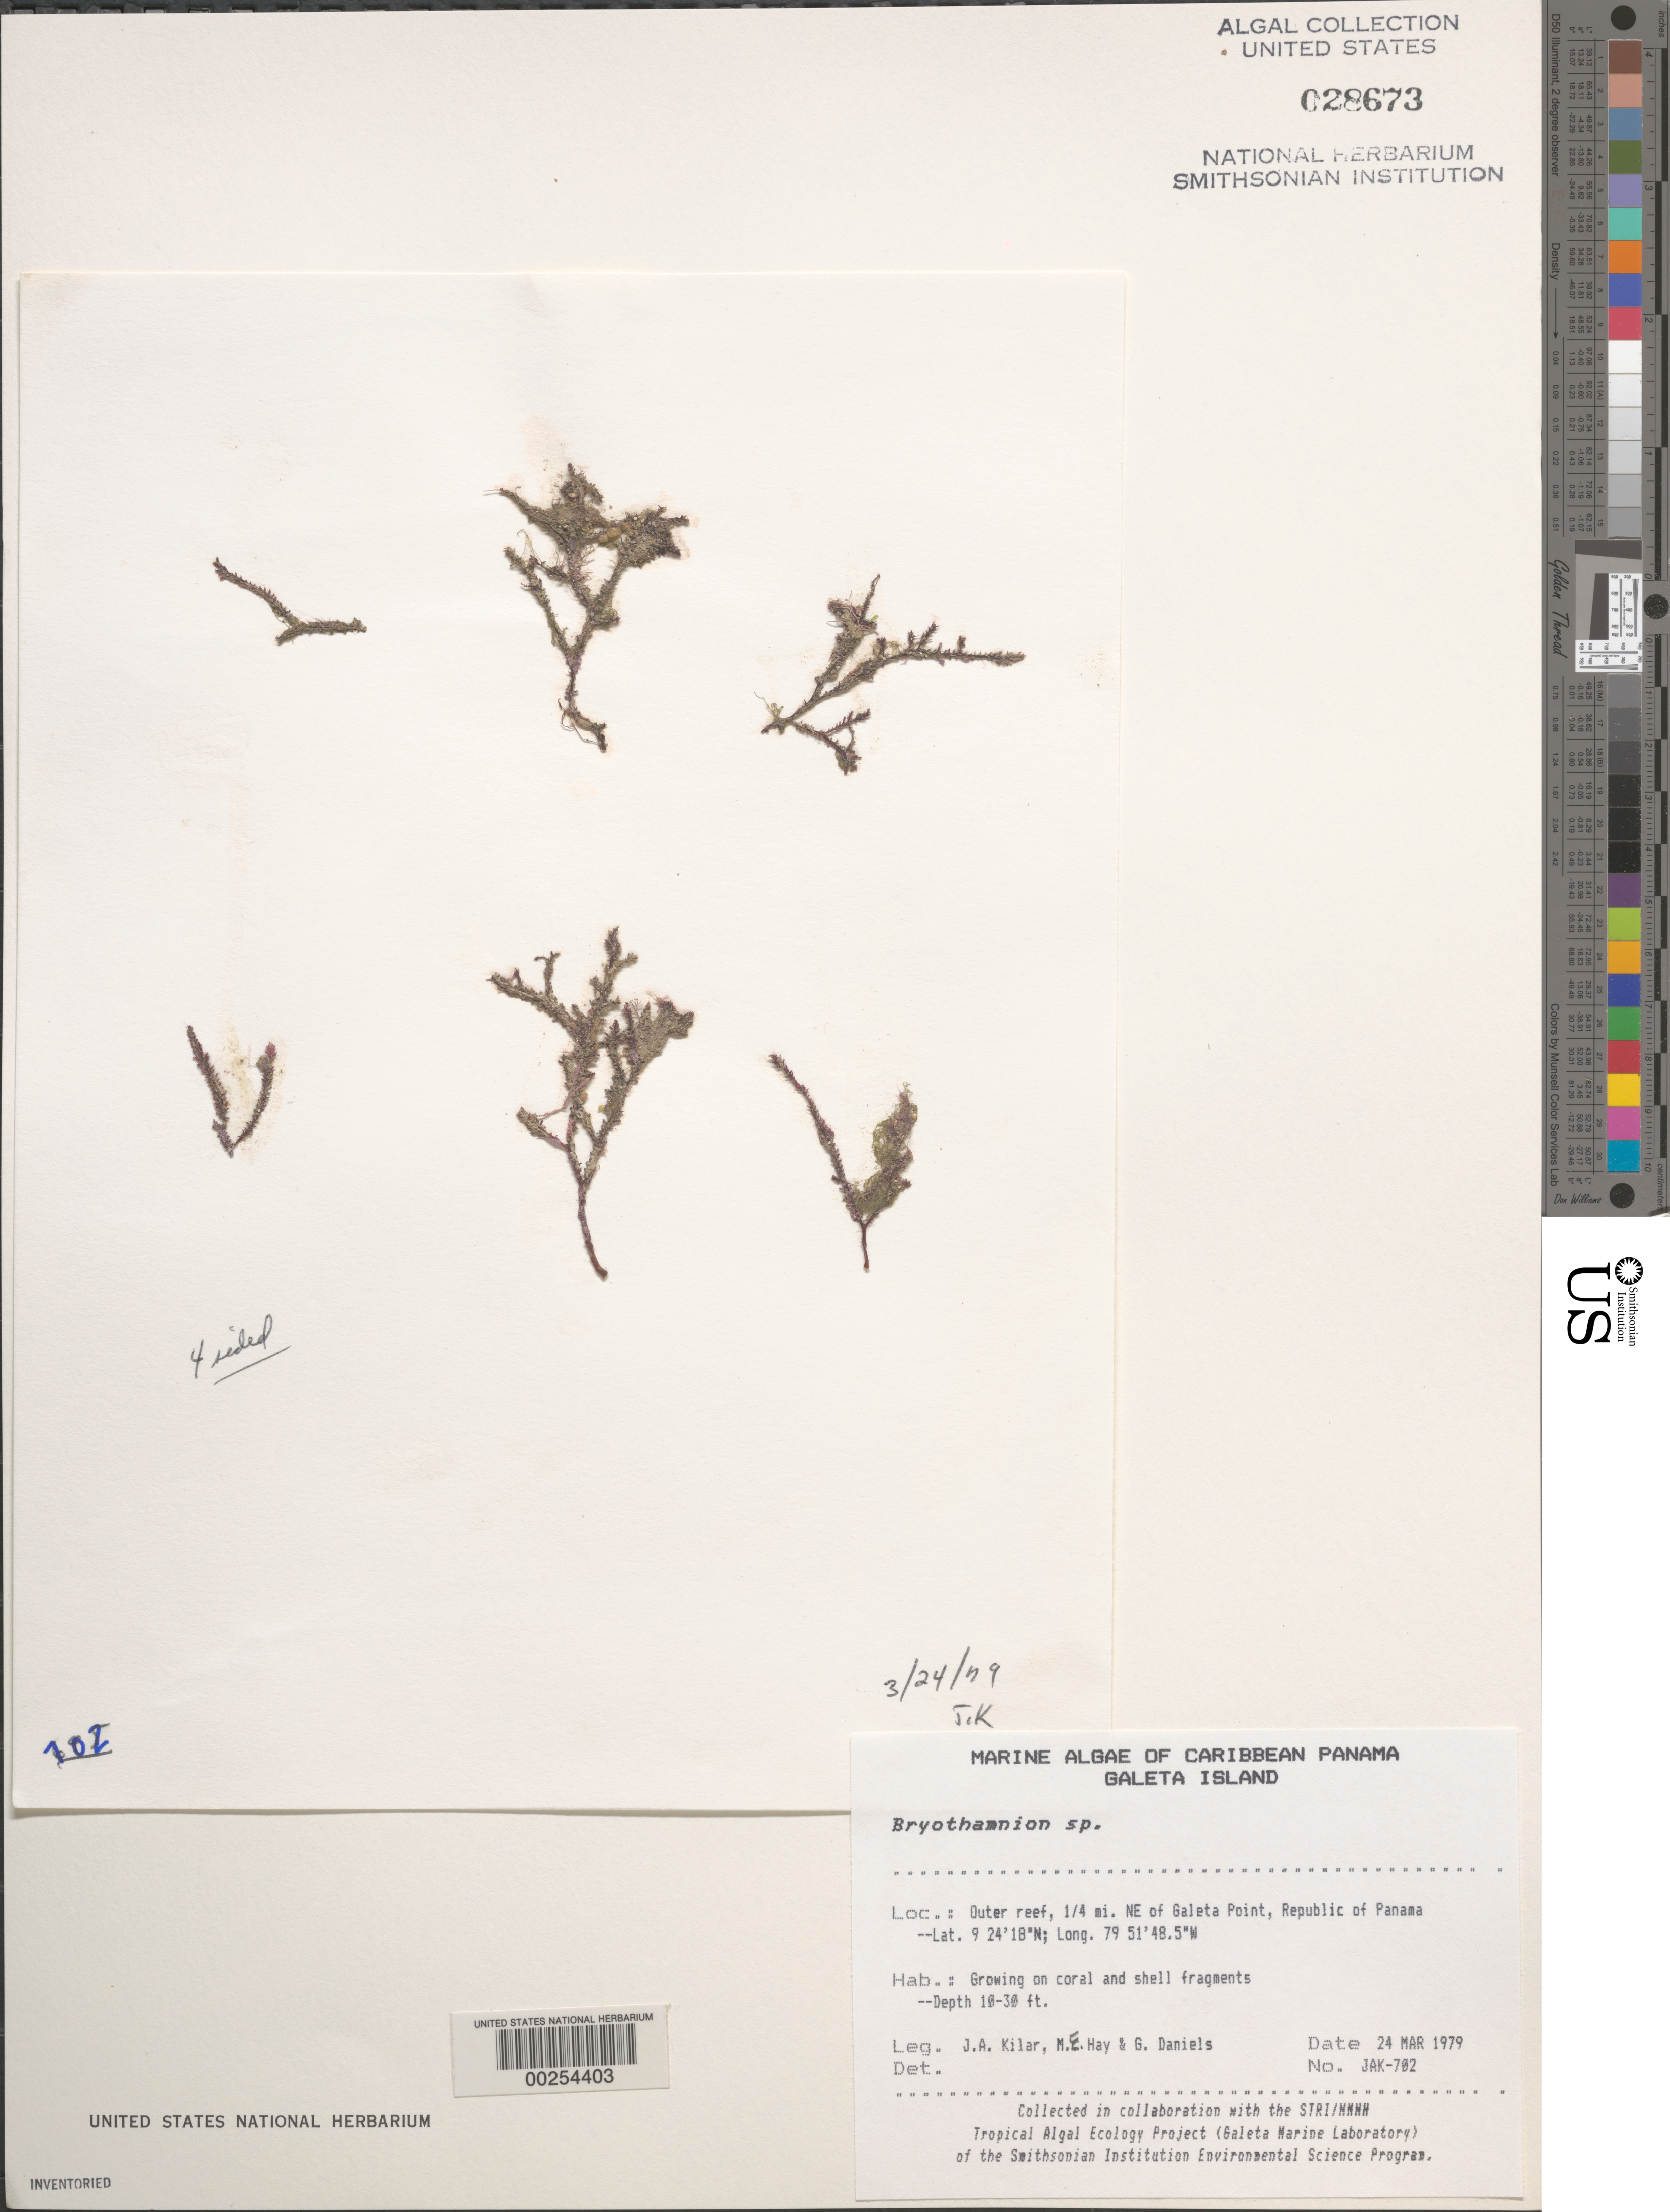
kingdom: Plantae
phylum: Rhodophyta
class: Florideophyceae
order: Ceramiales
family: Rhodomelaceae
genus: Bryothamnion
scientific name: Bryothamnion sp.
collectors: J. A. Kilar, M. E. Hay & G. S. Daniels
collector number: JAK-702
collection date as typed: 24 Mar 1979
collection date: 1979-03-24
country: Panama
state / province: Colón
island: Galeta Island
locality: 0.25 mile northeast of Galeta Point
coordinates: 9 24'18"N, 79 51'48.5"W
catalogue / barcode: US 28673